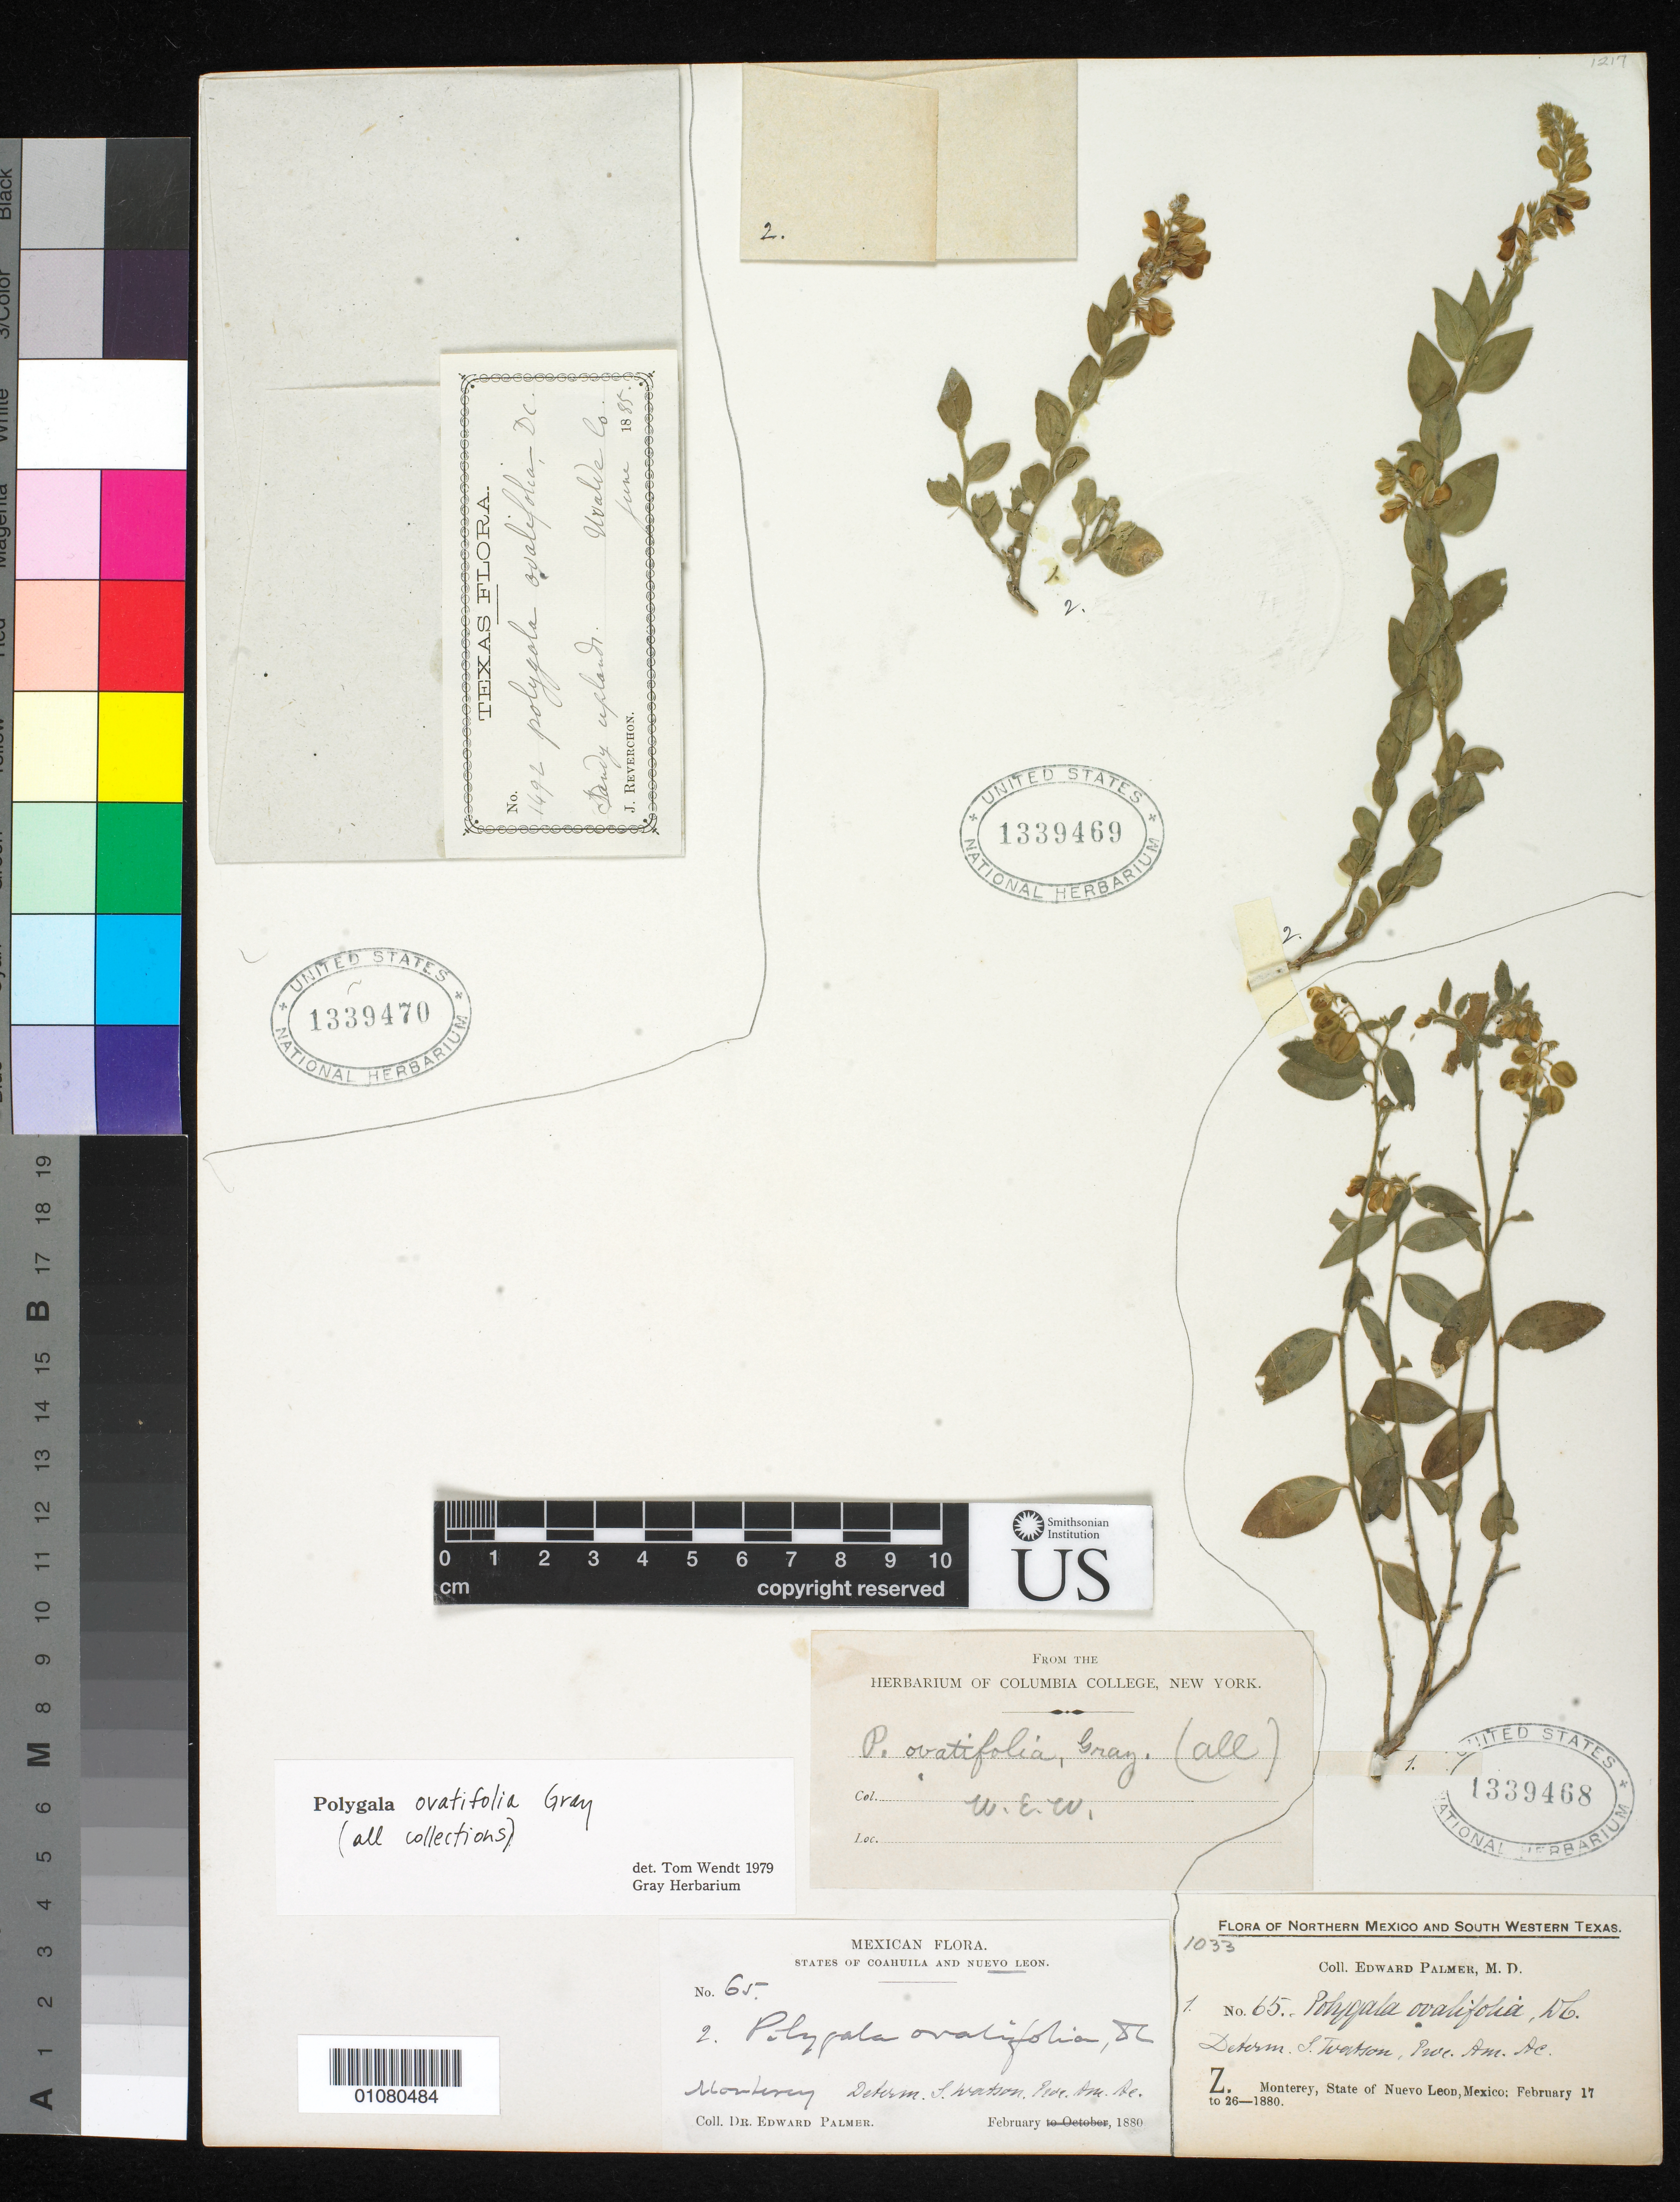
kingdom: Plantae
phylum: Tracheophyta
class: Magnoliopsida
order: Fabales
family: Polygalaceae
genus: Hebecarpa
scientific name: Hebecarpa ovatifolia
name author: (A. Gray) J.R. Abbott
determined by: Strong, Mark T., (BOT), Smithsonian Institution - National Museum of Natural History (UNITED STATES)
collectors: J. Reverchon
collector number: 1692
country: United States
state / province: Texas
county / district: Uvalde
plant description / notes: Mixed collection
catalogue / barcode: US 1339470-3